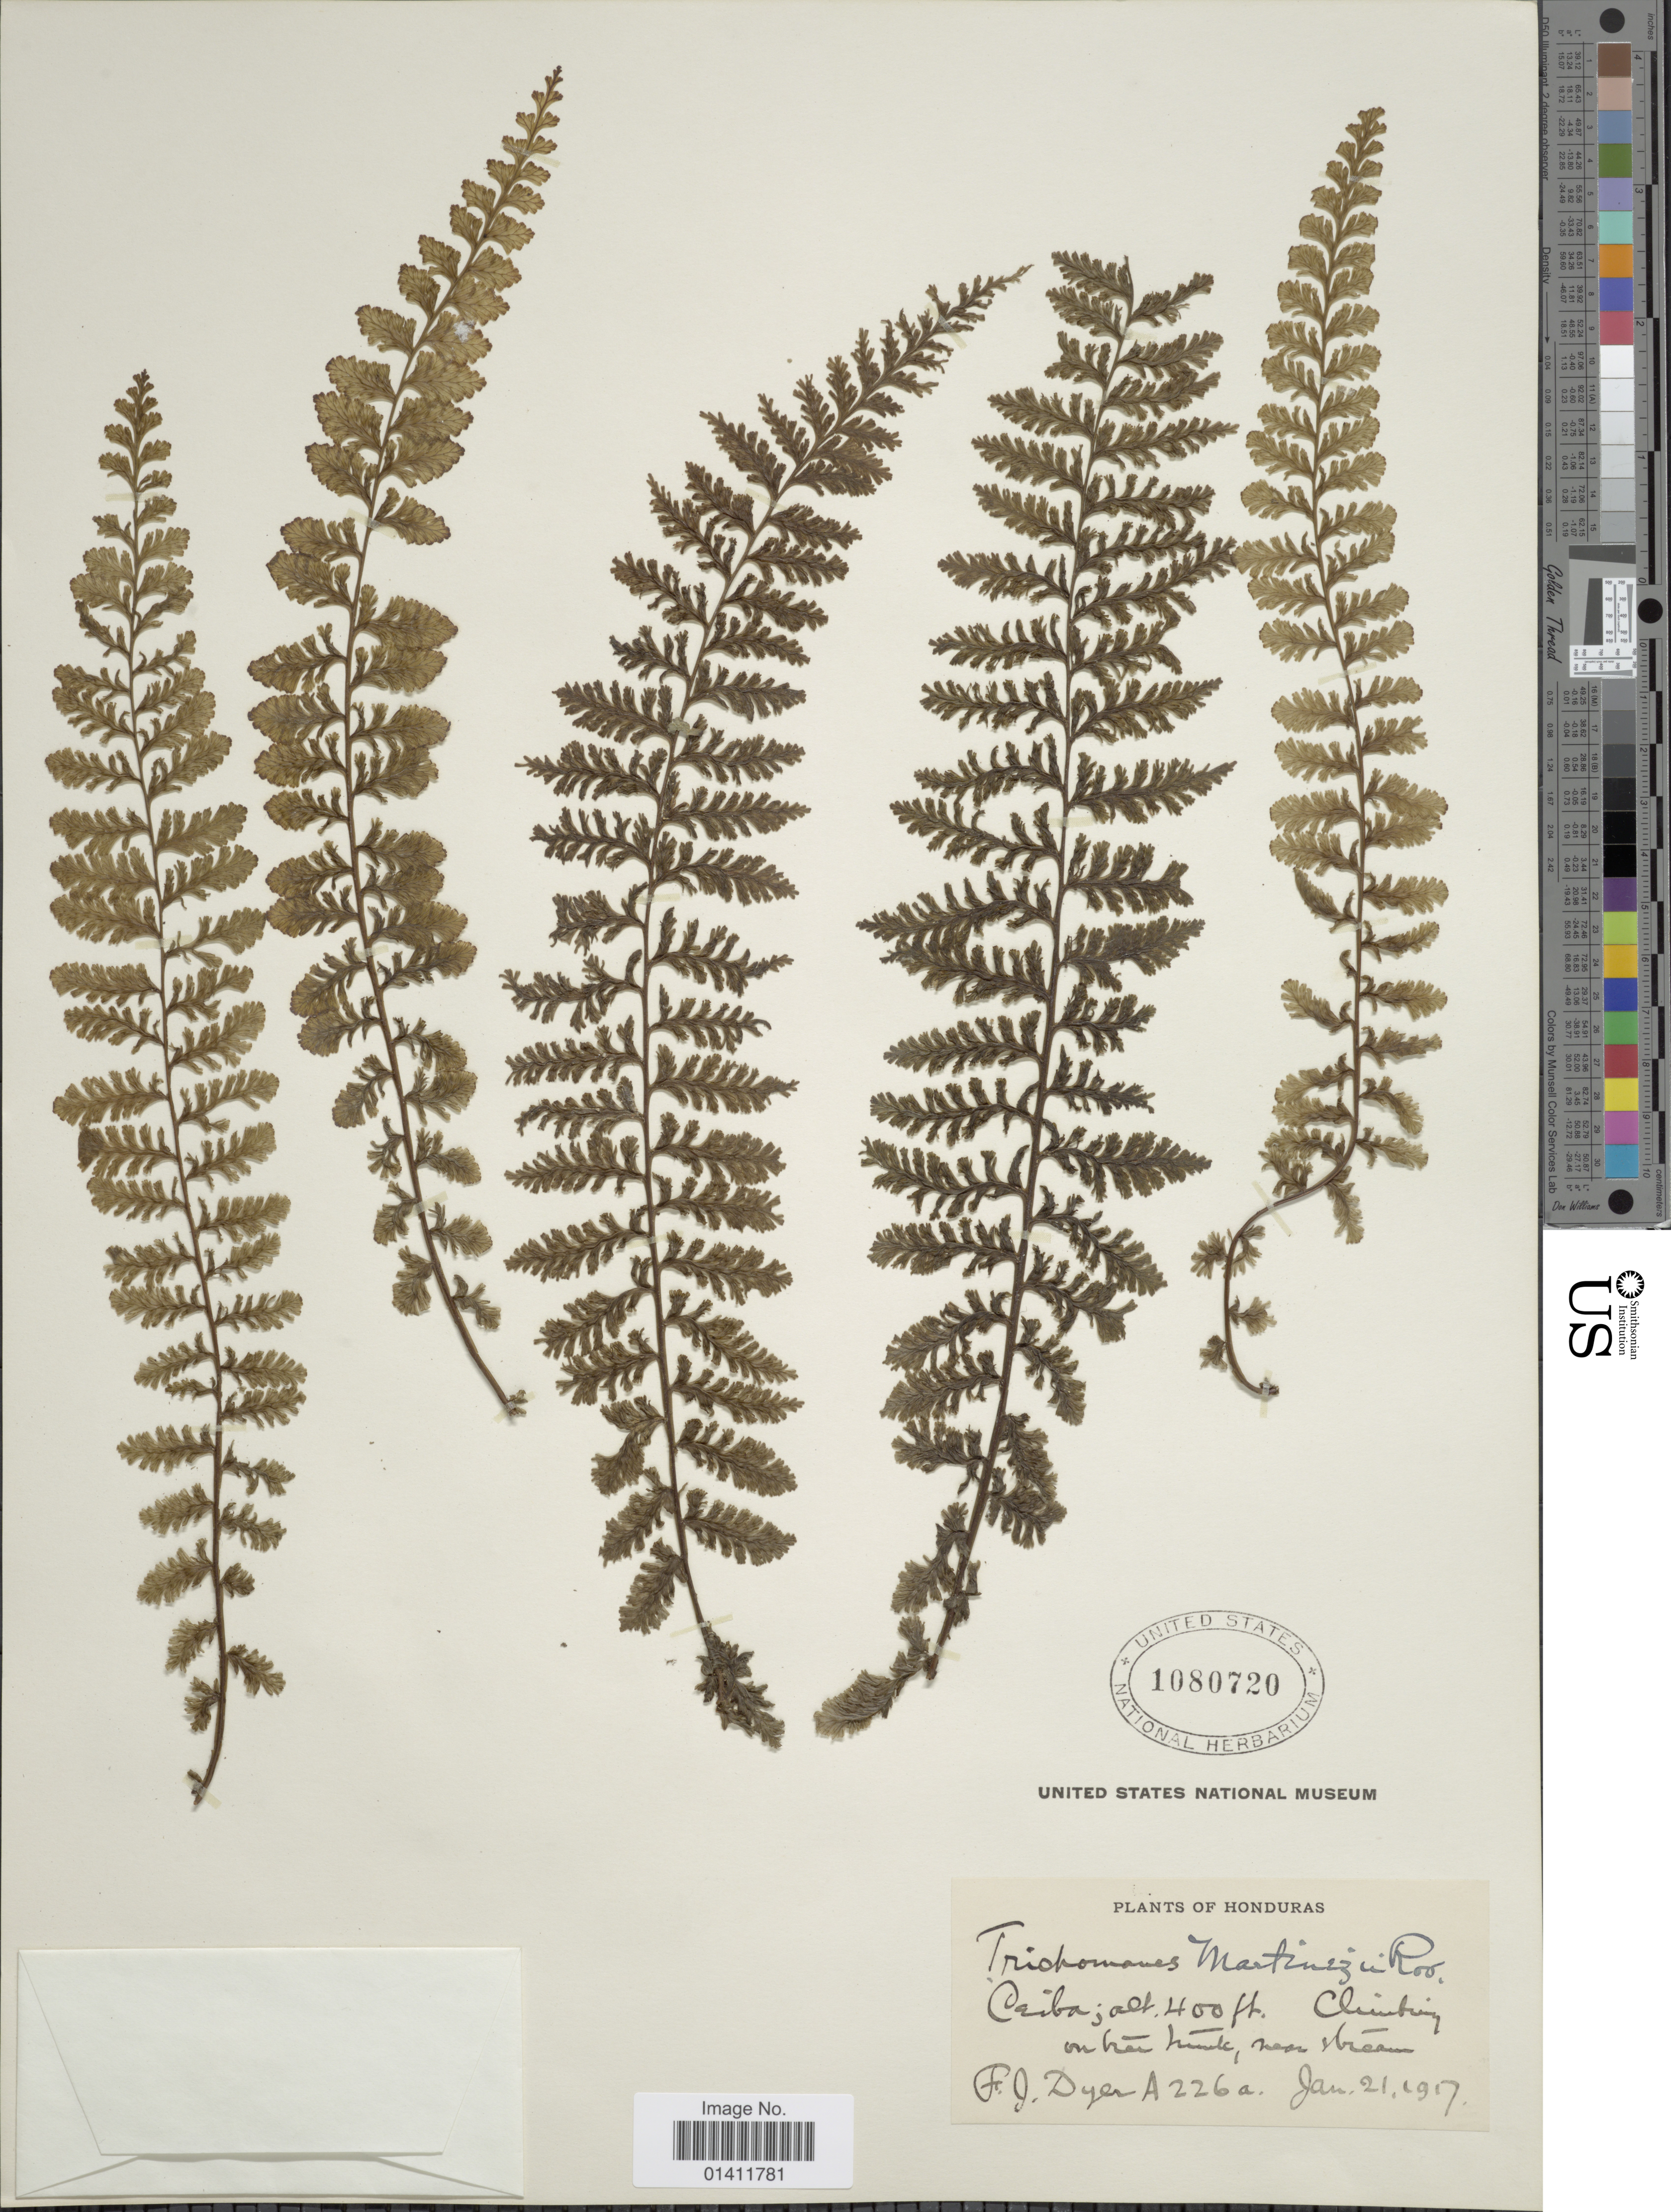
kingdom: Plantae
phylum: Tracheophyta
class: Polypodiopsida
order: Hymenophyllales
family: Hymenophyllaceae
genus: Vandenboschia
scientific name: Vandenboschia collariata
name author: (Bosch) Ebihara & K. Iwats.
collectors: F. J. Dyer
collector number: A226a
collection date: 1917-01-21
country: Honduras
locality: Ceiba. Near stream.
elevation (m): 122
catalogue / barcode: US 1080720